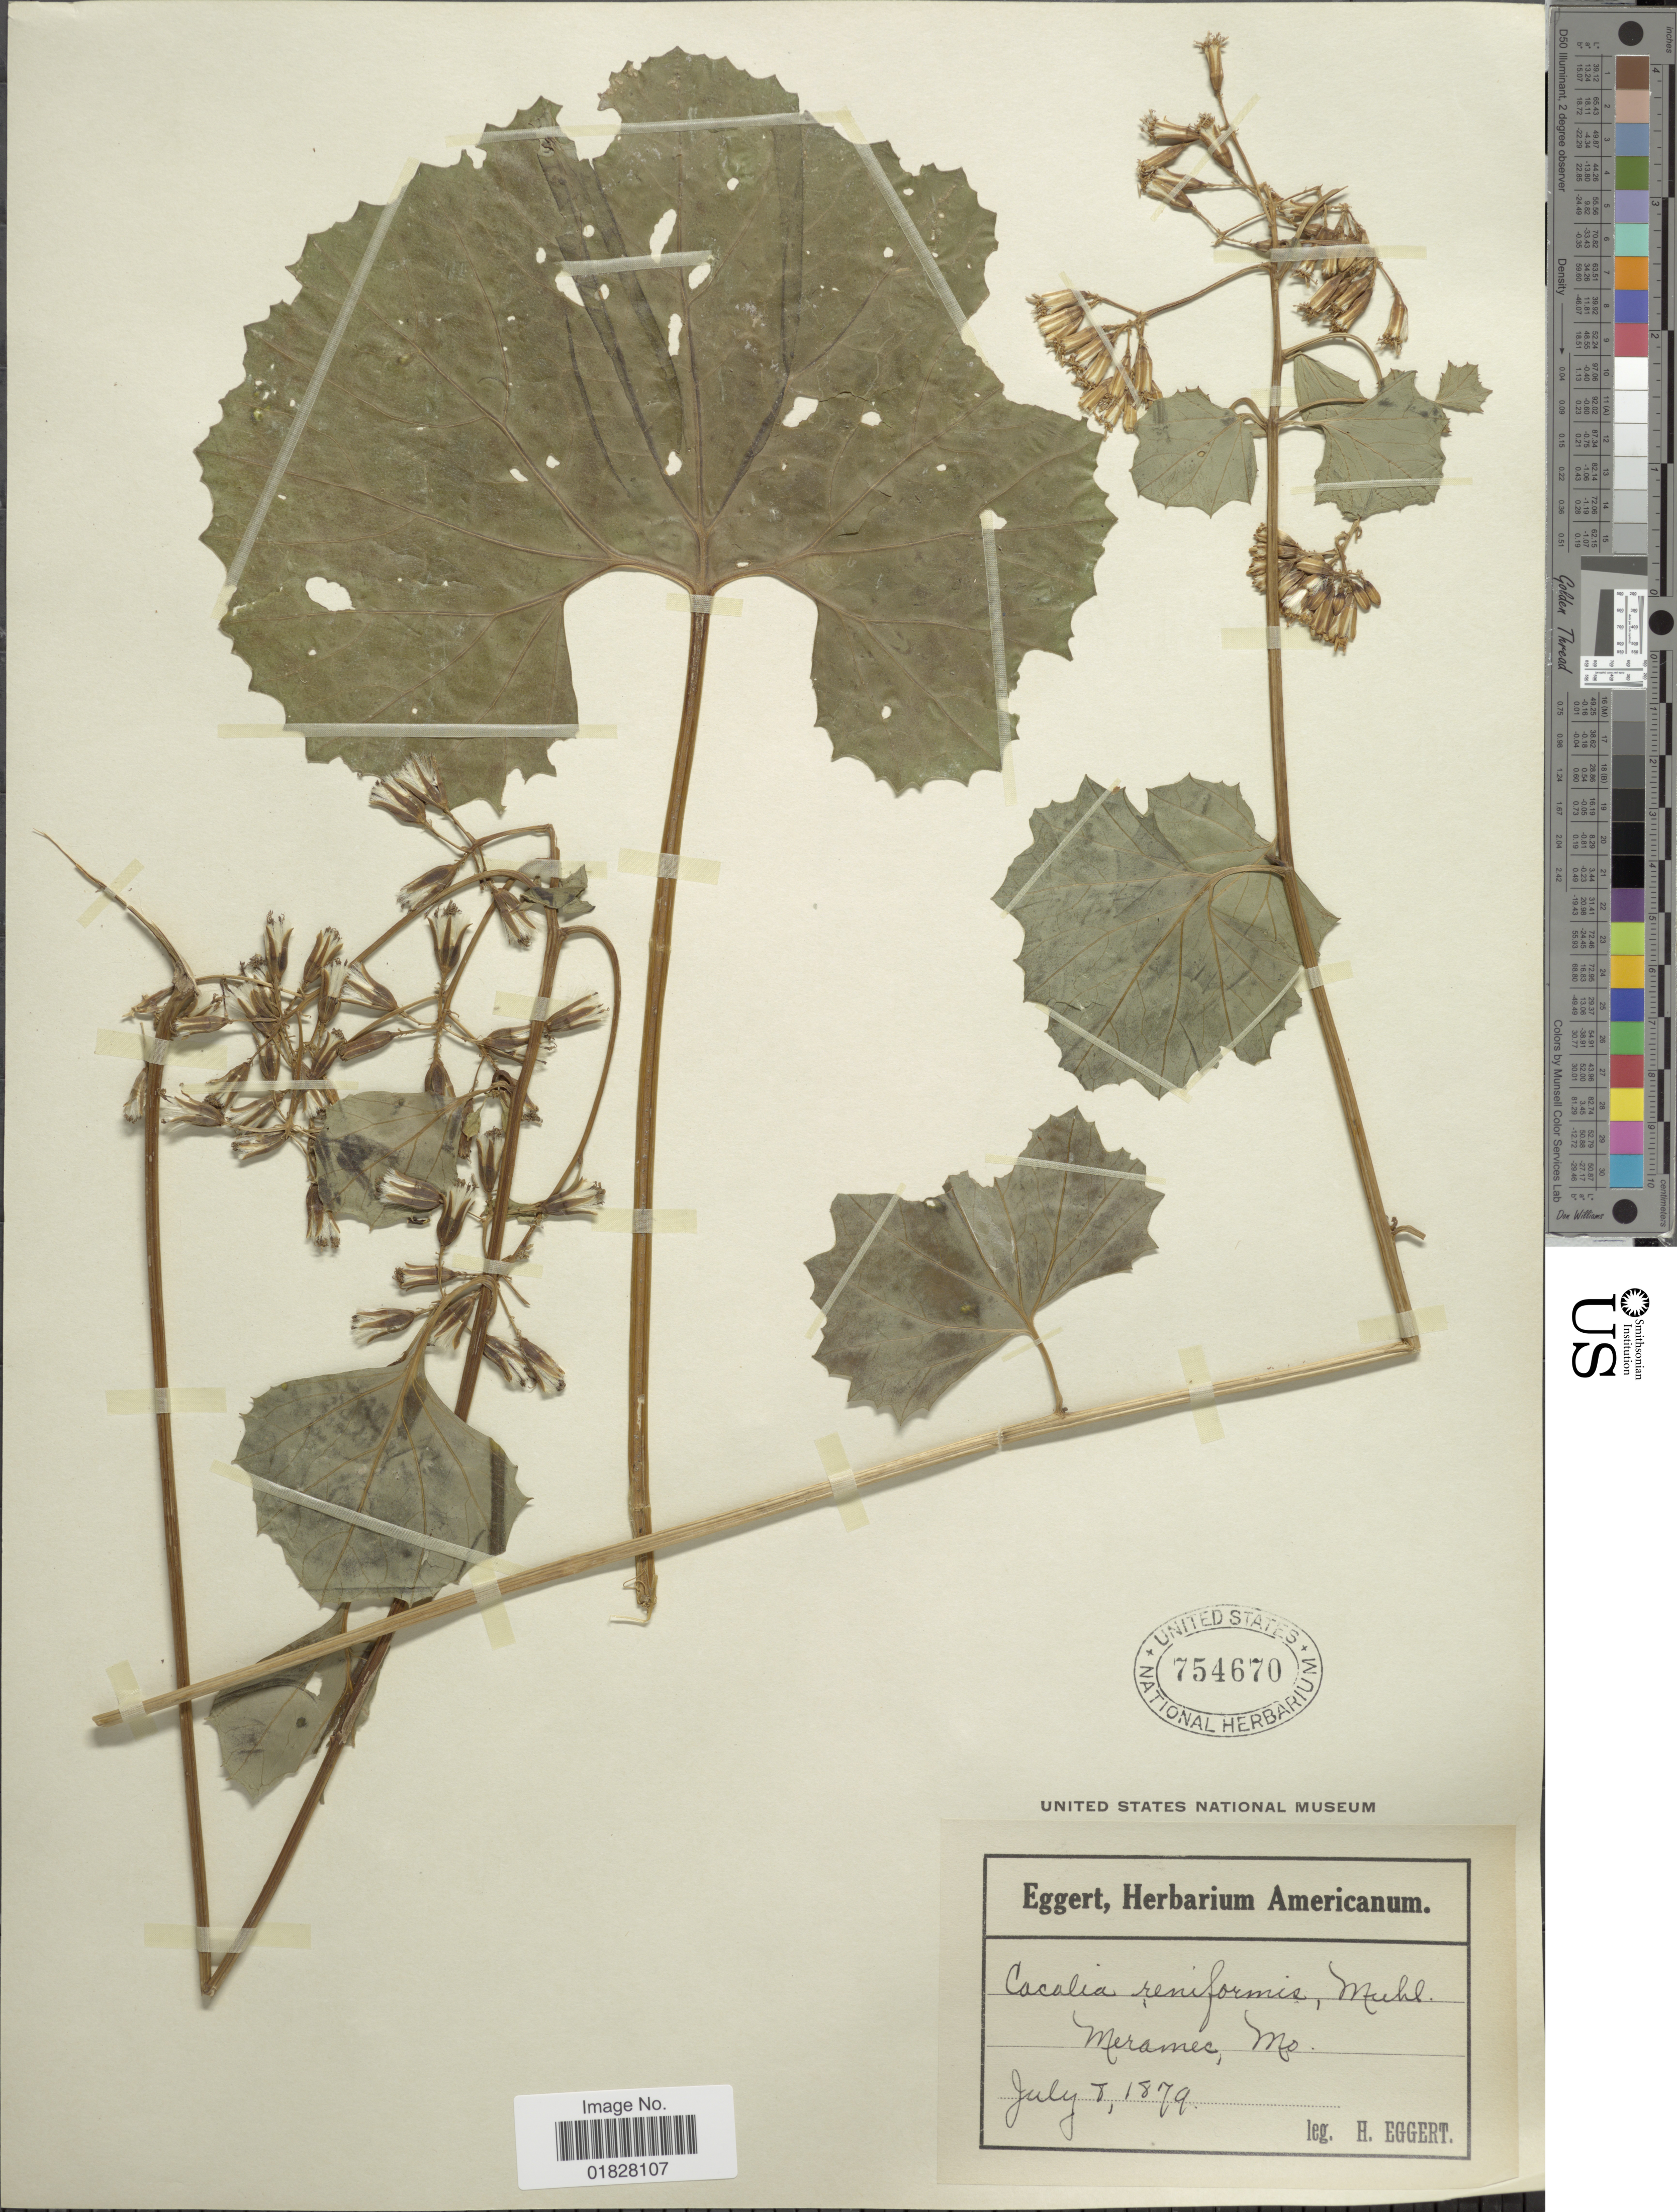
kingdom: Plantae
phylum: Tracheophyta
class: Magnoliopsida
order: Asterales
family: Asteraceae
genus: Arnoglossum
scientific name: Arnoglossum reniforme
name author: (Hook.) H. Rob.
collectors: H. Eggert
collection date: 1879-07-08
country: United States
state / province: Missouri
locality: Meramec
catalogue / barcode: US 754670